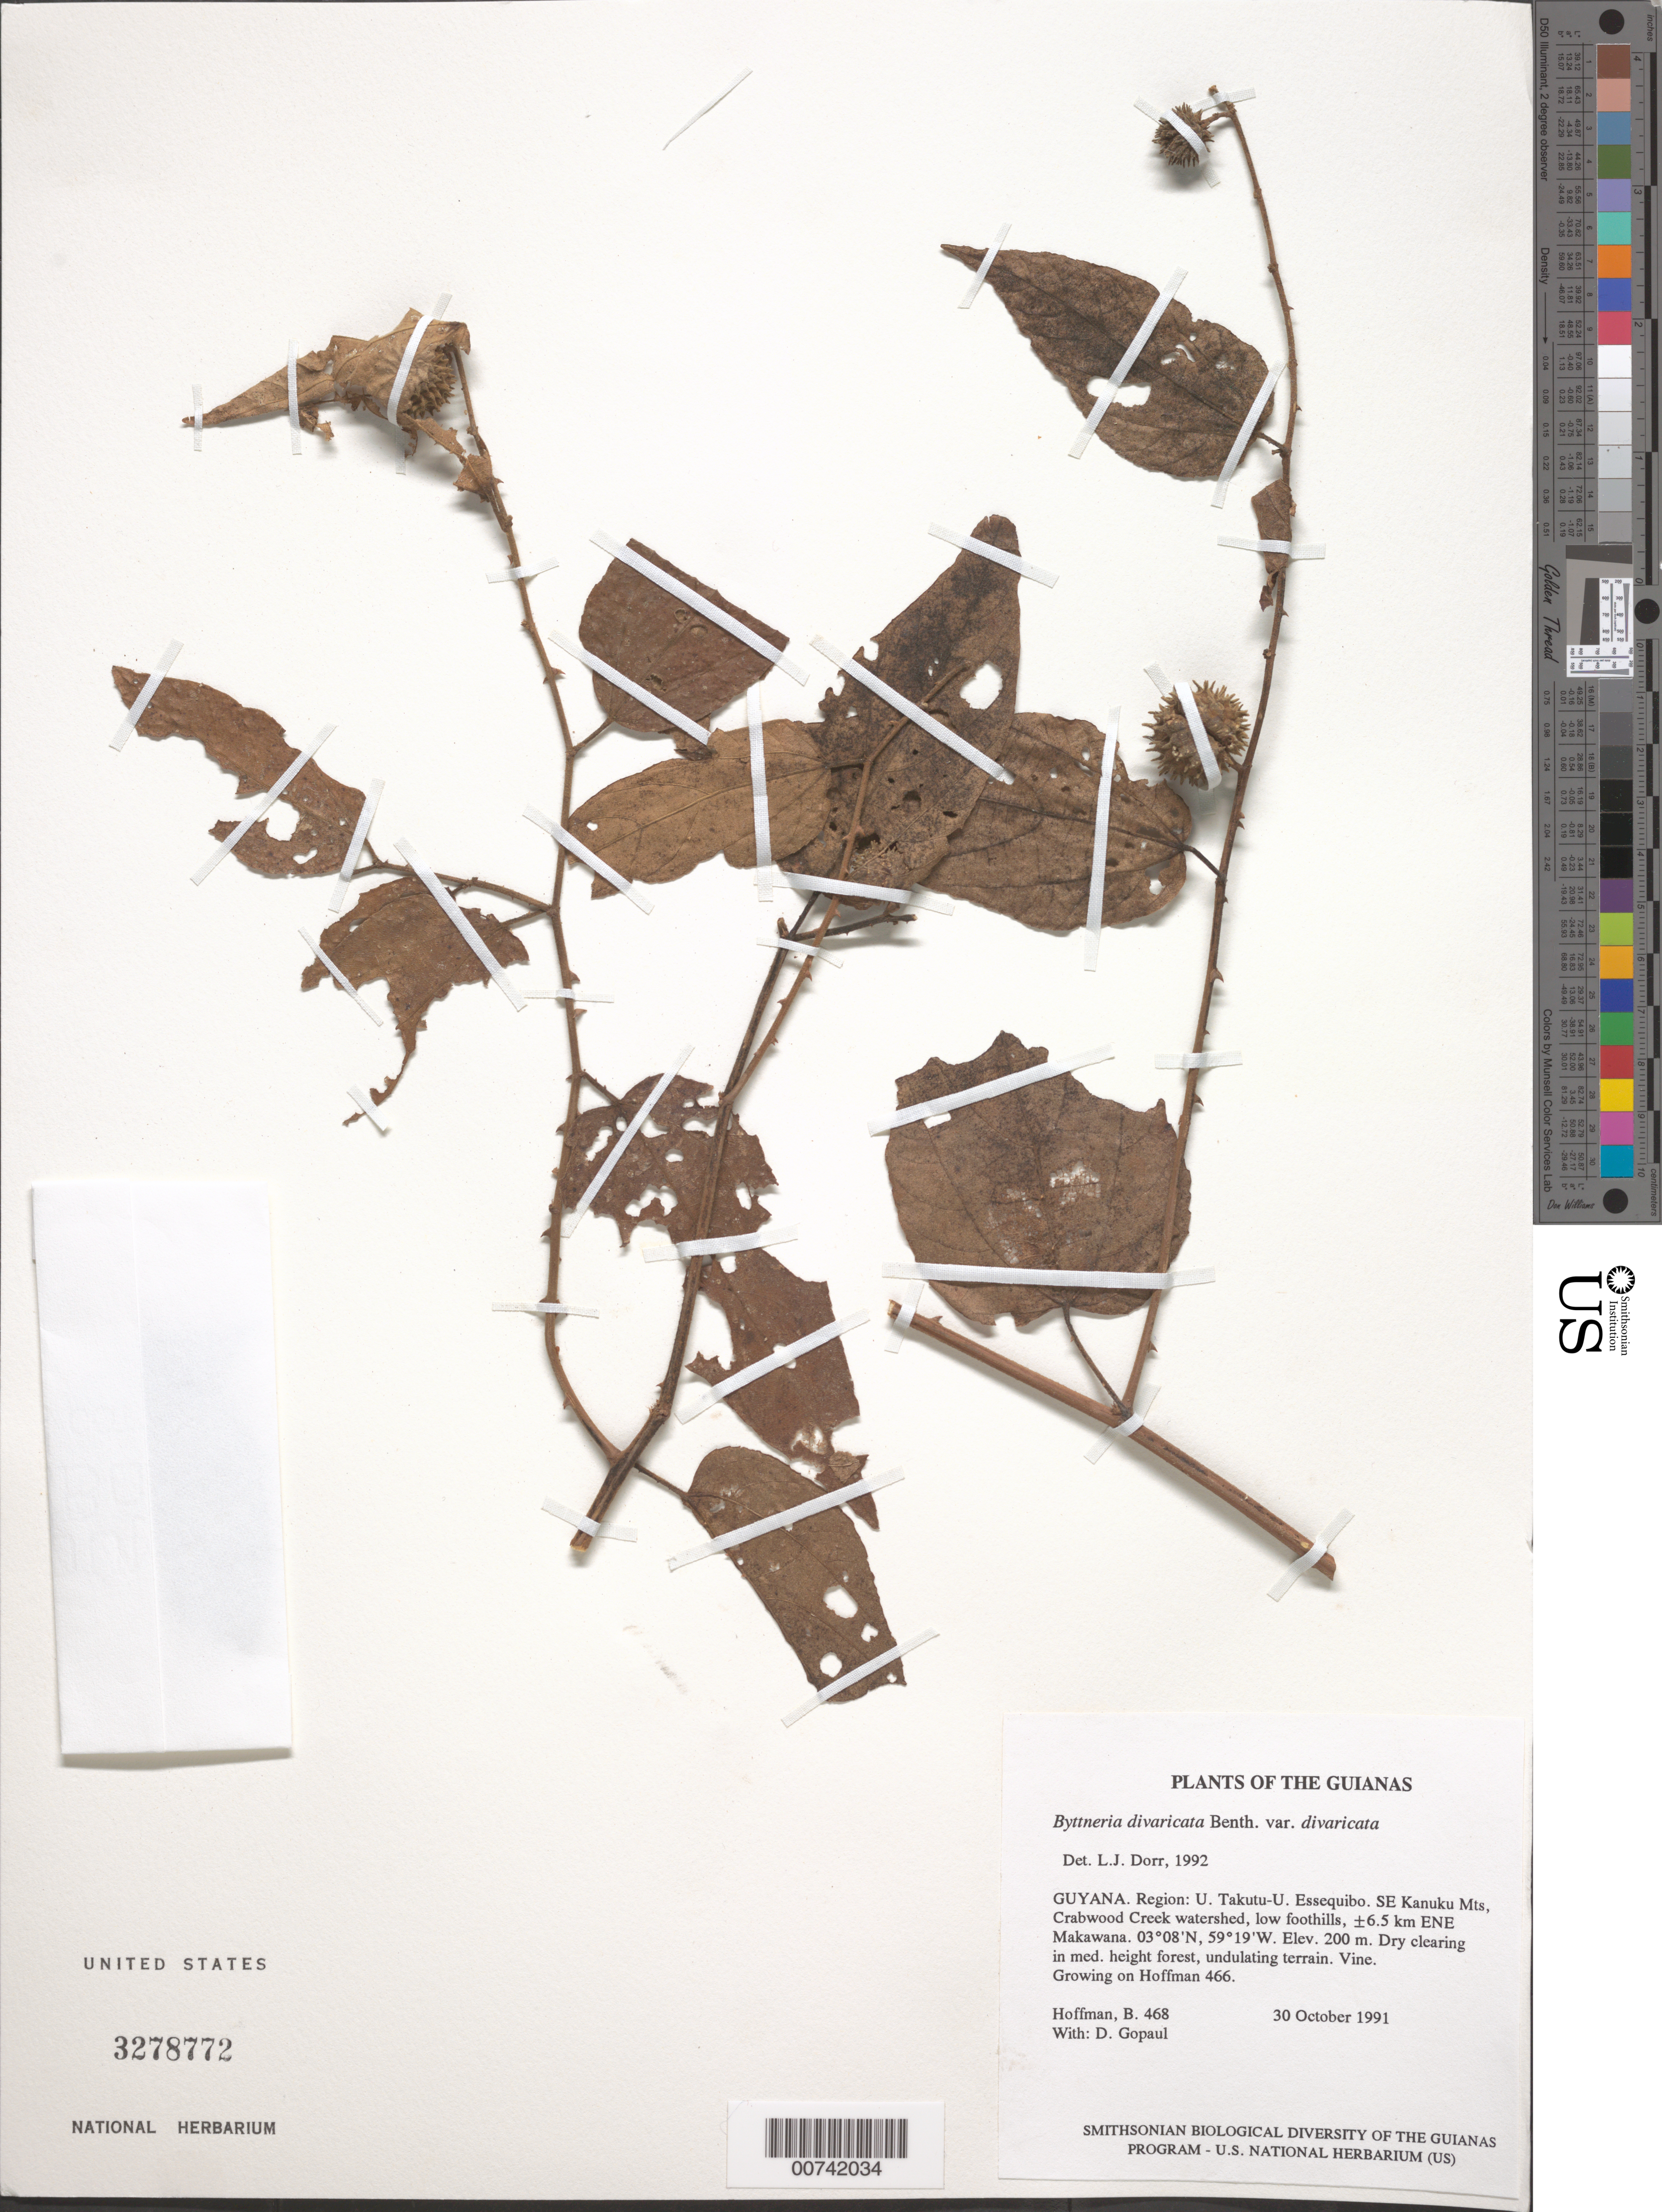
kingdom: Plantae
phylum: Tracheophyta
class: Magnoliopsida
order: Malvales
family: Malvaceae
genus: Byttneria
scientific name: Byttneria divaricata var. divaricata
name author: Benth.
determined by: Dorr, L. J., (BOT), Smithsonian Institution - National Museum of Natural History (UNITED STATES)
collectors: B. Hoffman & D. Gopaul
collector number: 468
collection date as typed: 30 October 1991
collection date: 1991-10-30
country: Guyana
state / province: U. Takutu-U. Essequibo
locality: SE Kanuku Mts, Crabwood Creek watershed, low foothills, ±6.5 km ENE of Makawatta Mountain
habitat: Dry clearing in med. height forest, undulating terrain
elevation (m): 200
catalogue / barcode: US 3278772